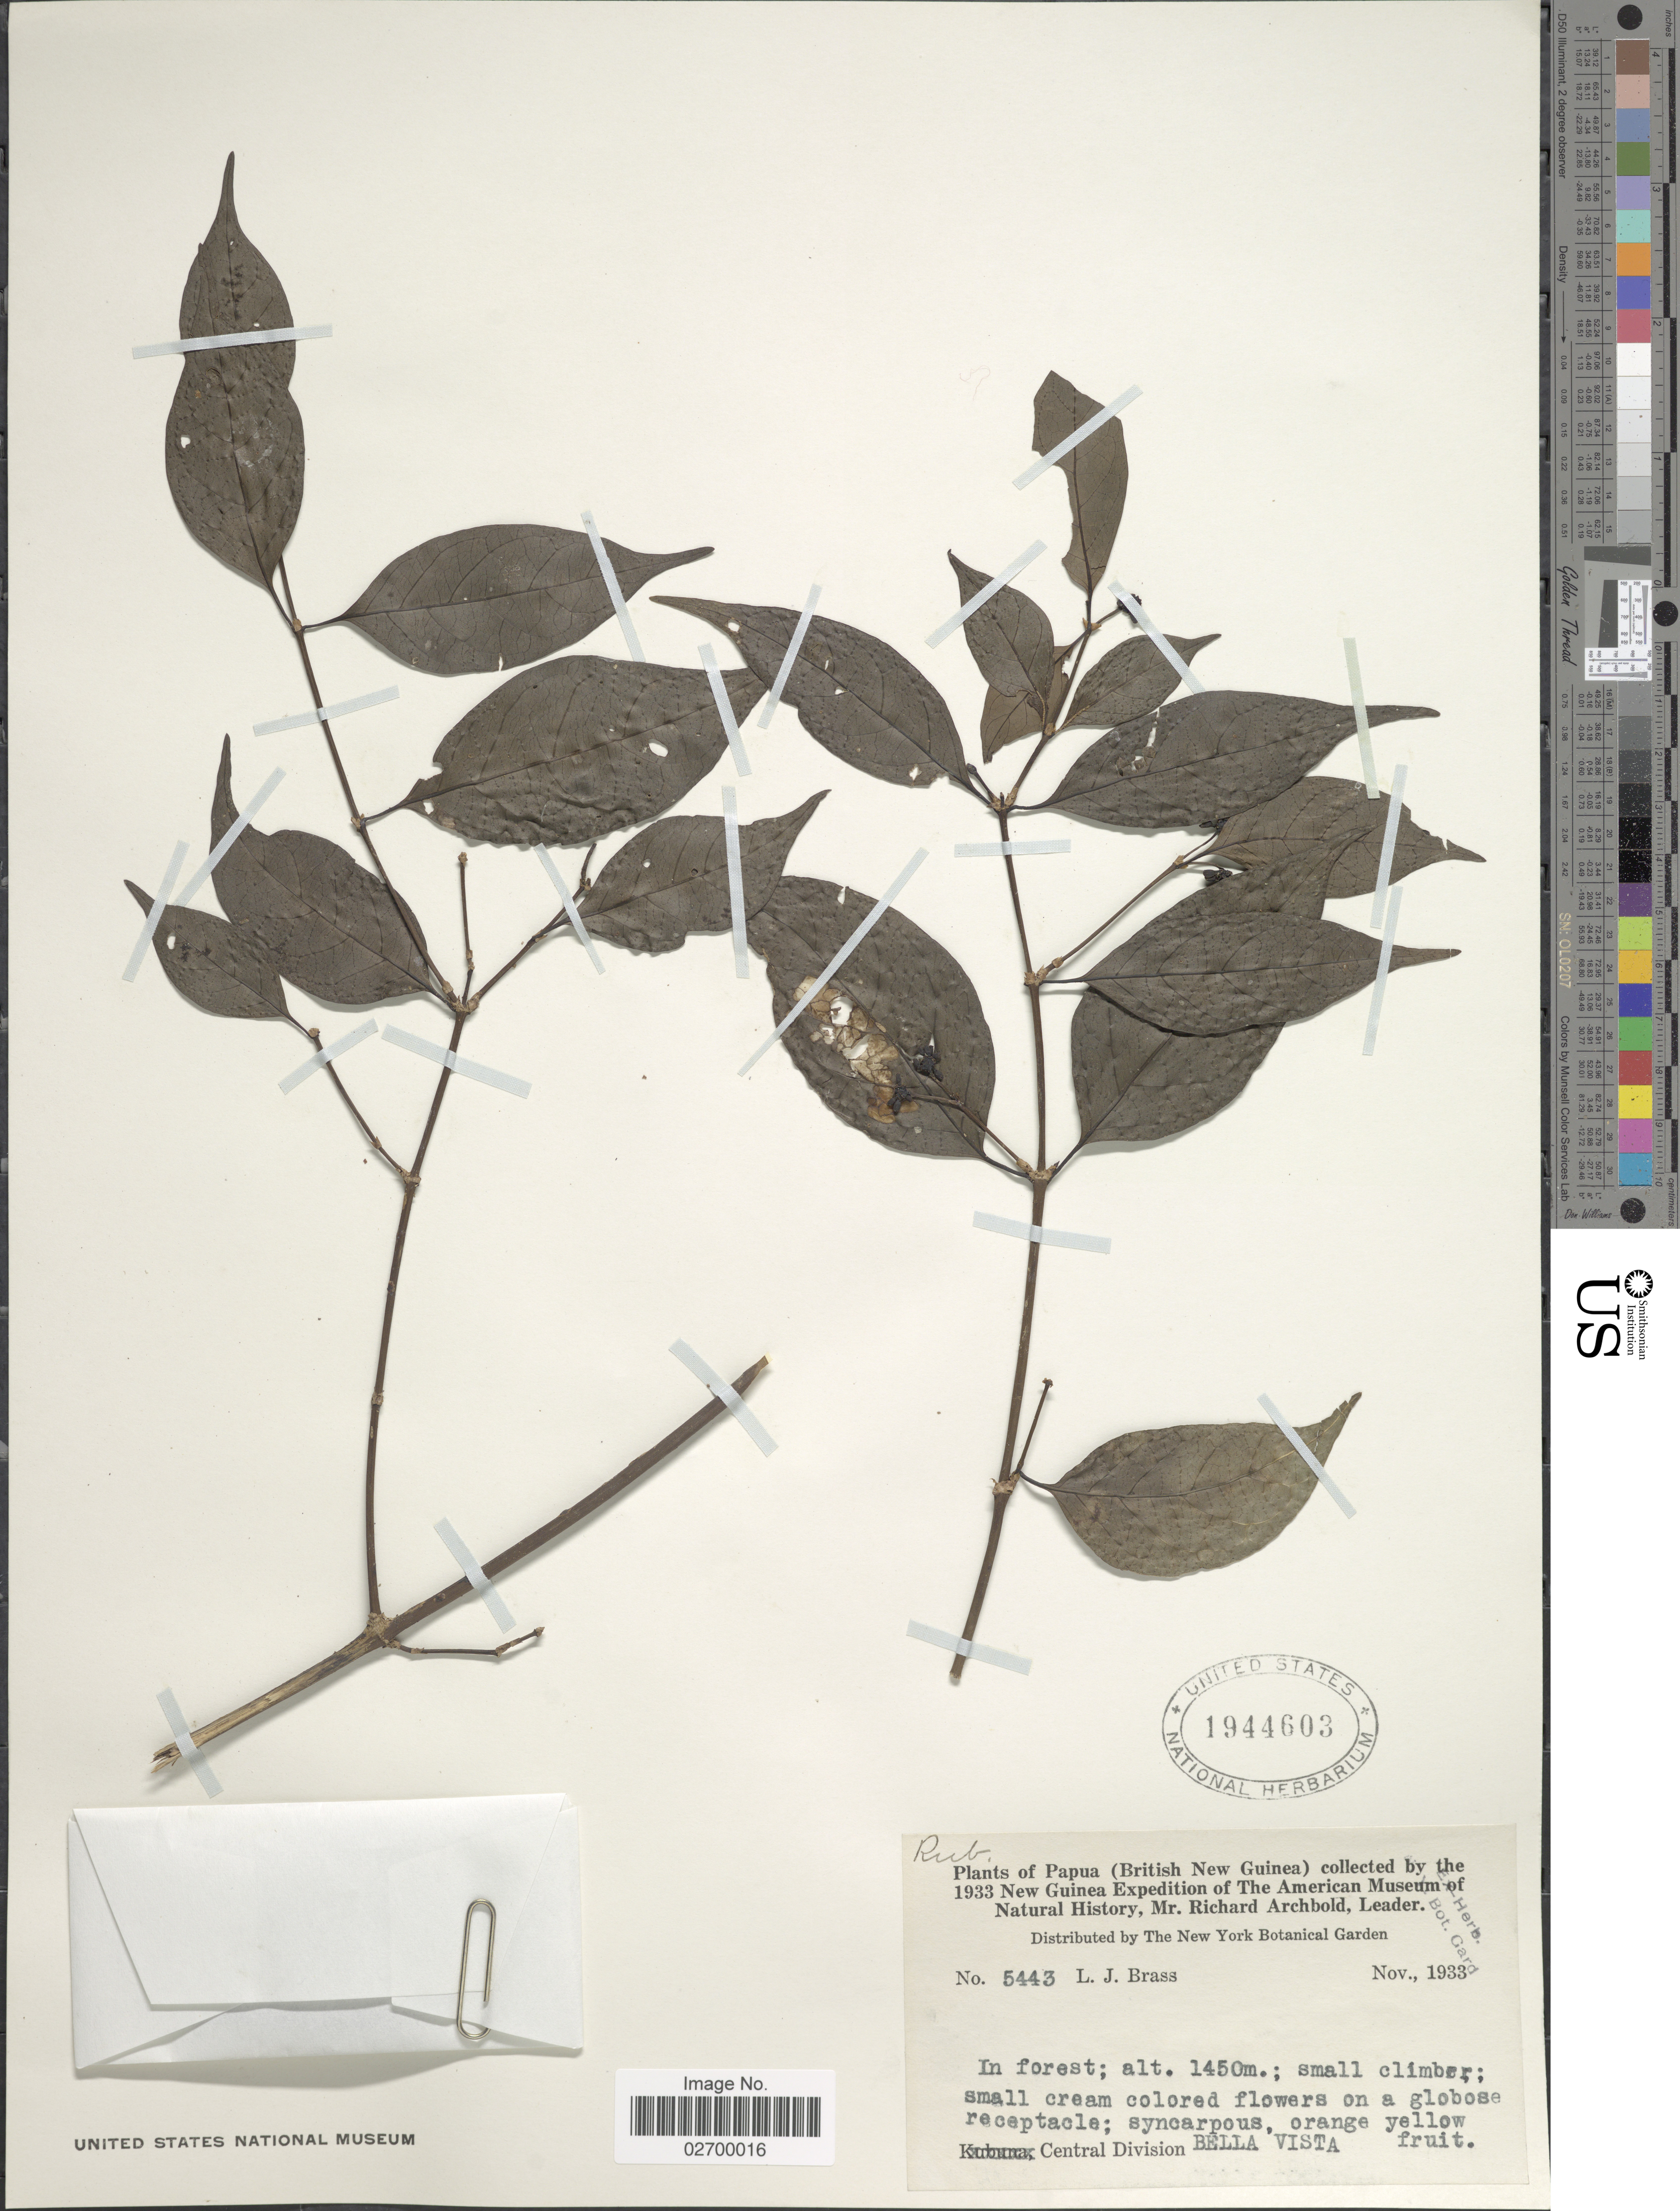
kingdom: Plantae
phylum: Tracheophyta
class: Magnoliopsida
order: Gentianales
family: Rubiaceae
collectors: L. J. Brass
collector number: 5443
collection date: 1933-11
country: Papua New Guinea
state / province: Central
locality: Papua (British New Guinea) Bella Vista. Central Division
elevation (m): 1450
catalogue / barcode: US 1944603